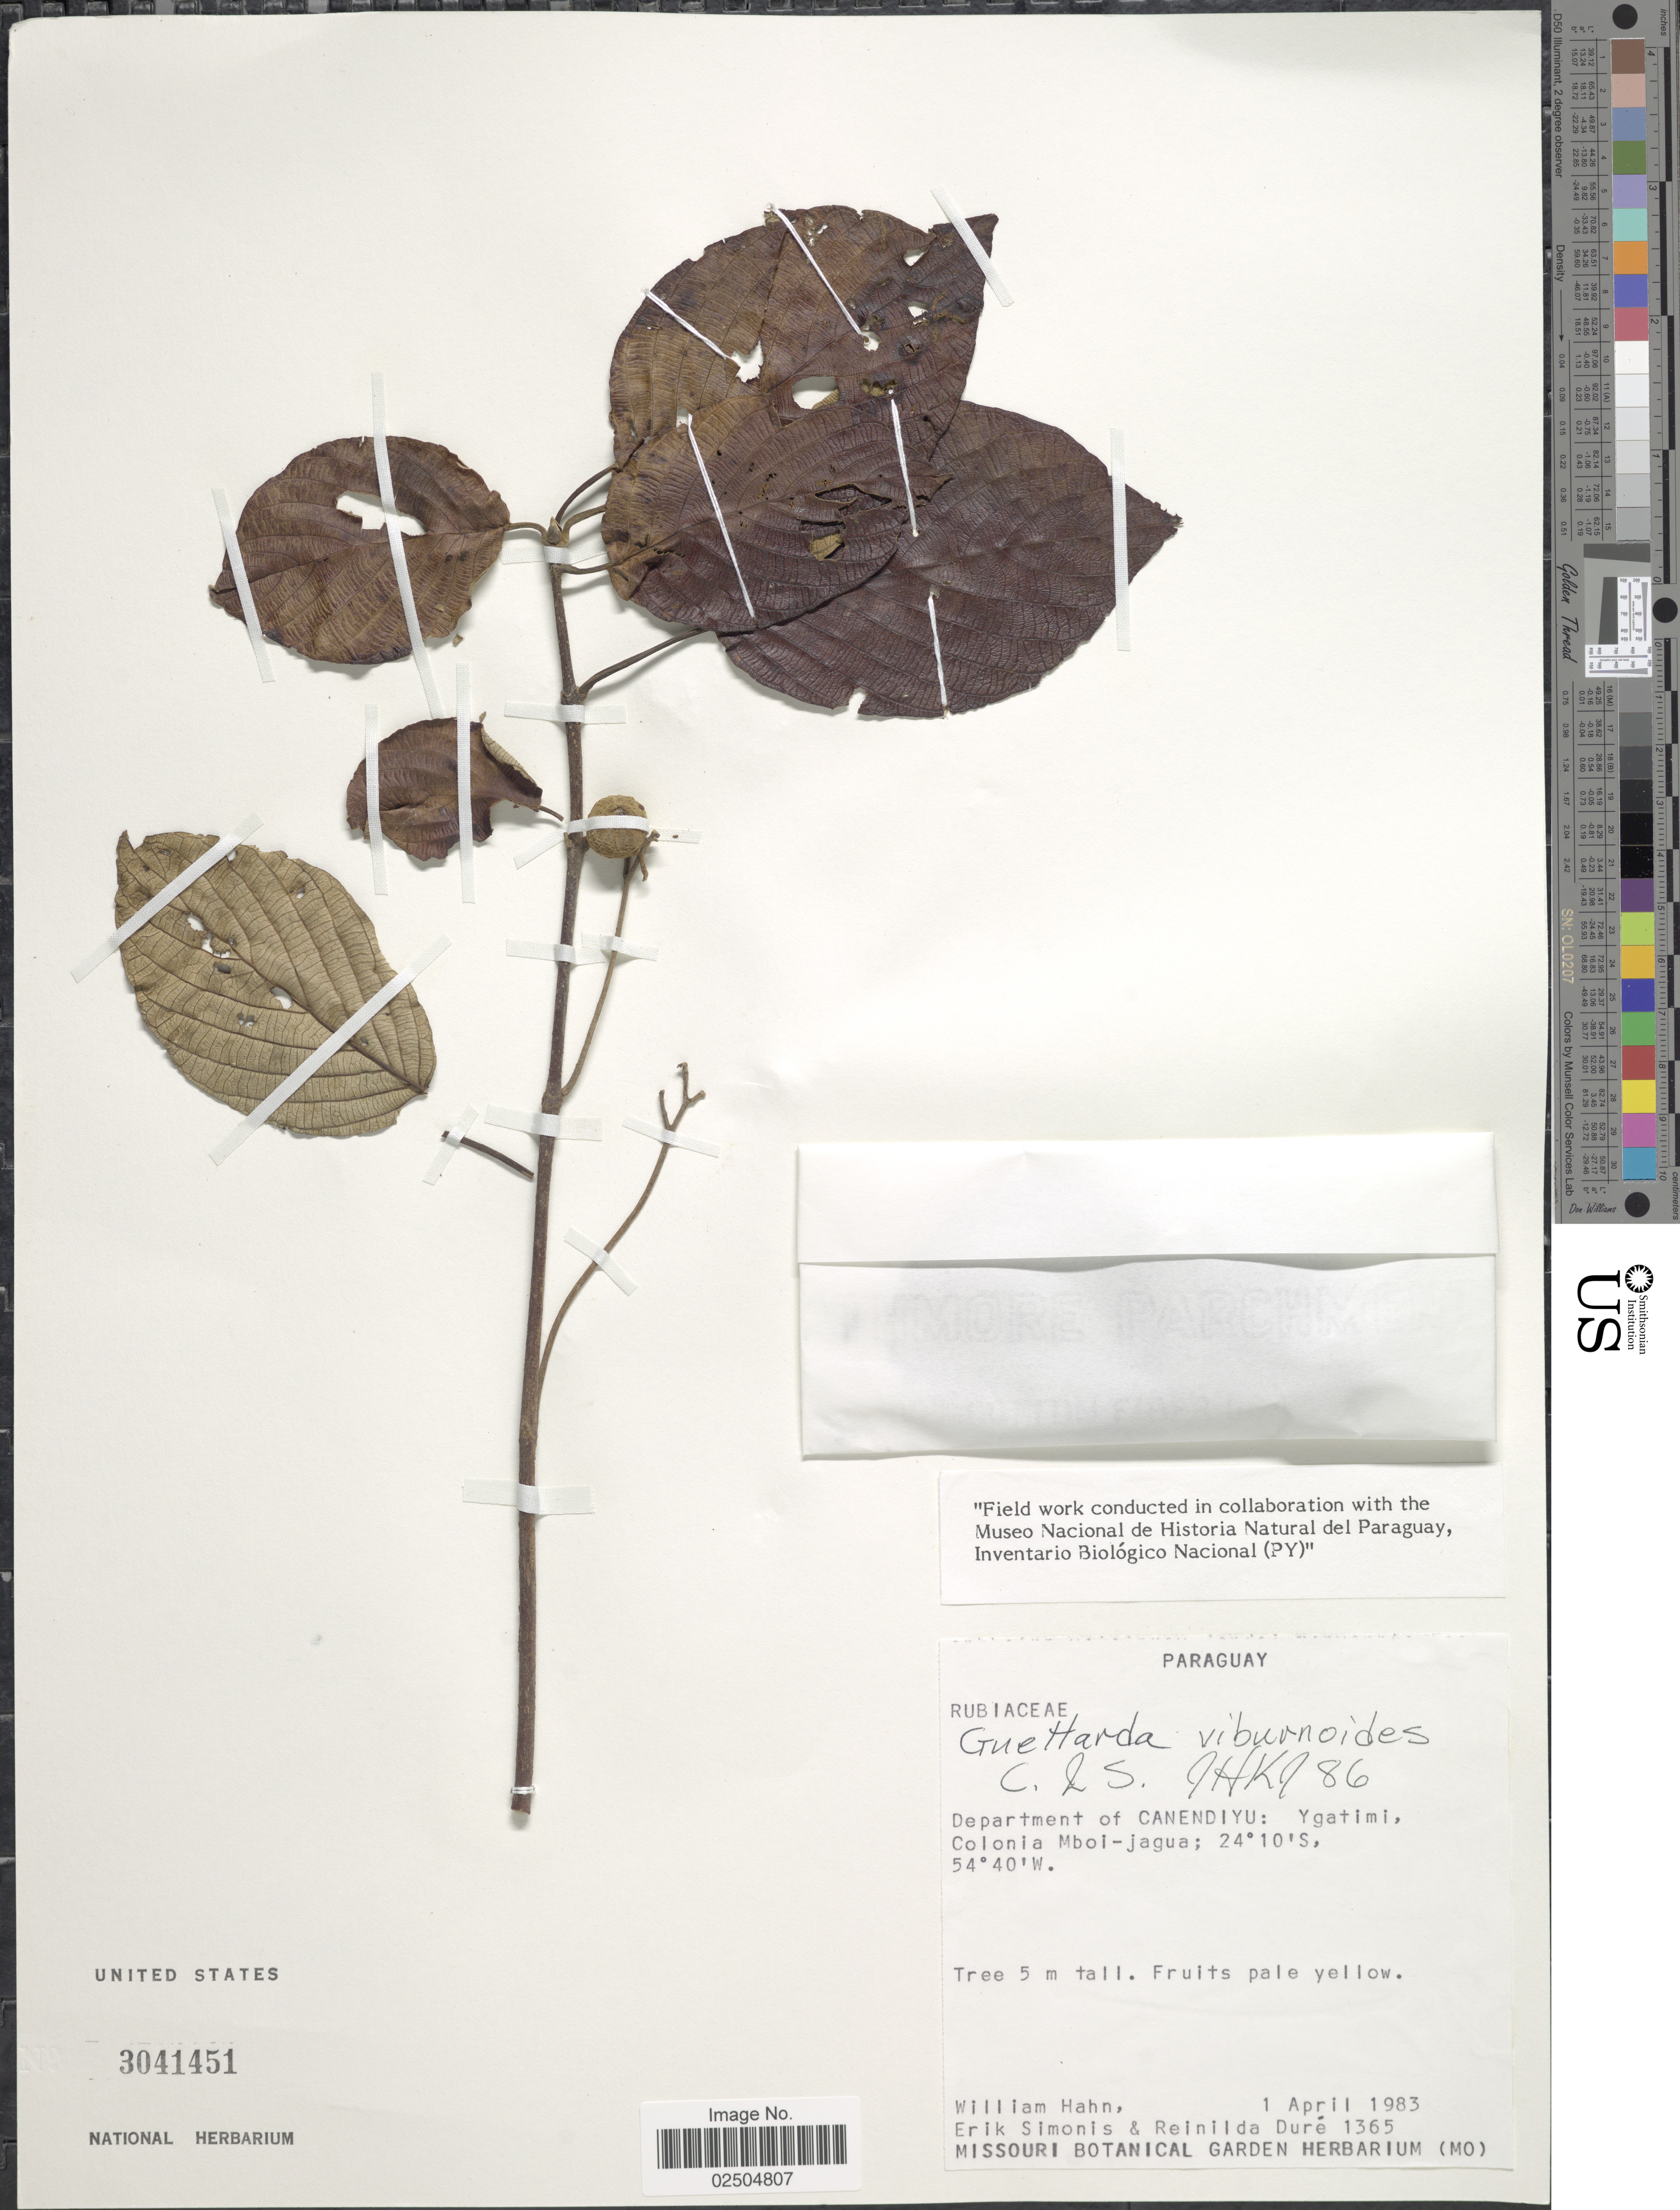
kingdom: Plantae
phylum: Tracheophyta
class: Magnoliopsida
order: Gentianales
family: Rubiaceae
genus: Guettarda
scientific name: Guettarda viburnoides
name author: Cham. & Schltdl.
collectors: W. J. Hahn, E. Simonis & R. Duré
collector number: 1365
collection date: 1983-04-01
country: Paraguay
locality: Department of Canendiyu: Ygatimi, Colonia Mboi-jagua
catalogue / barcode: US 3041451